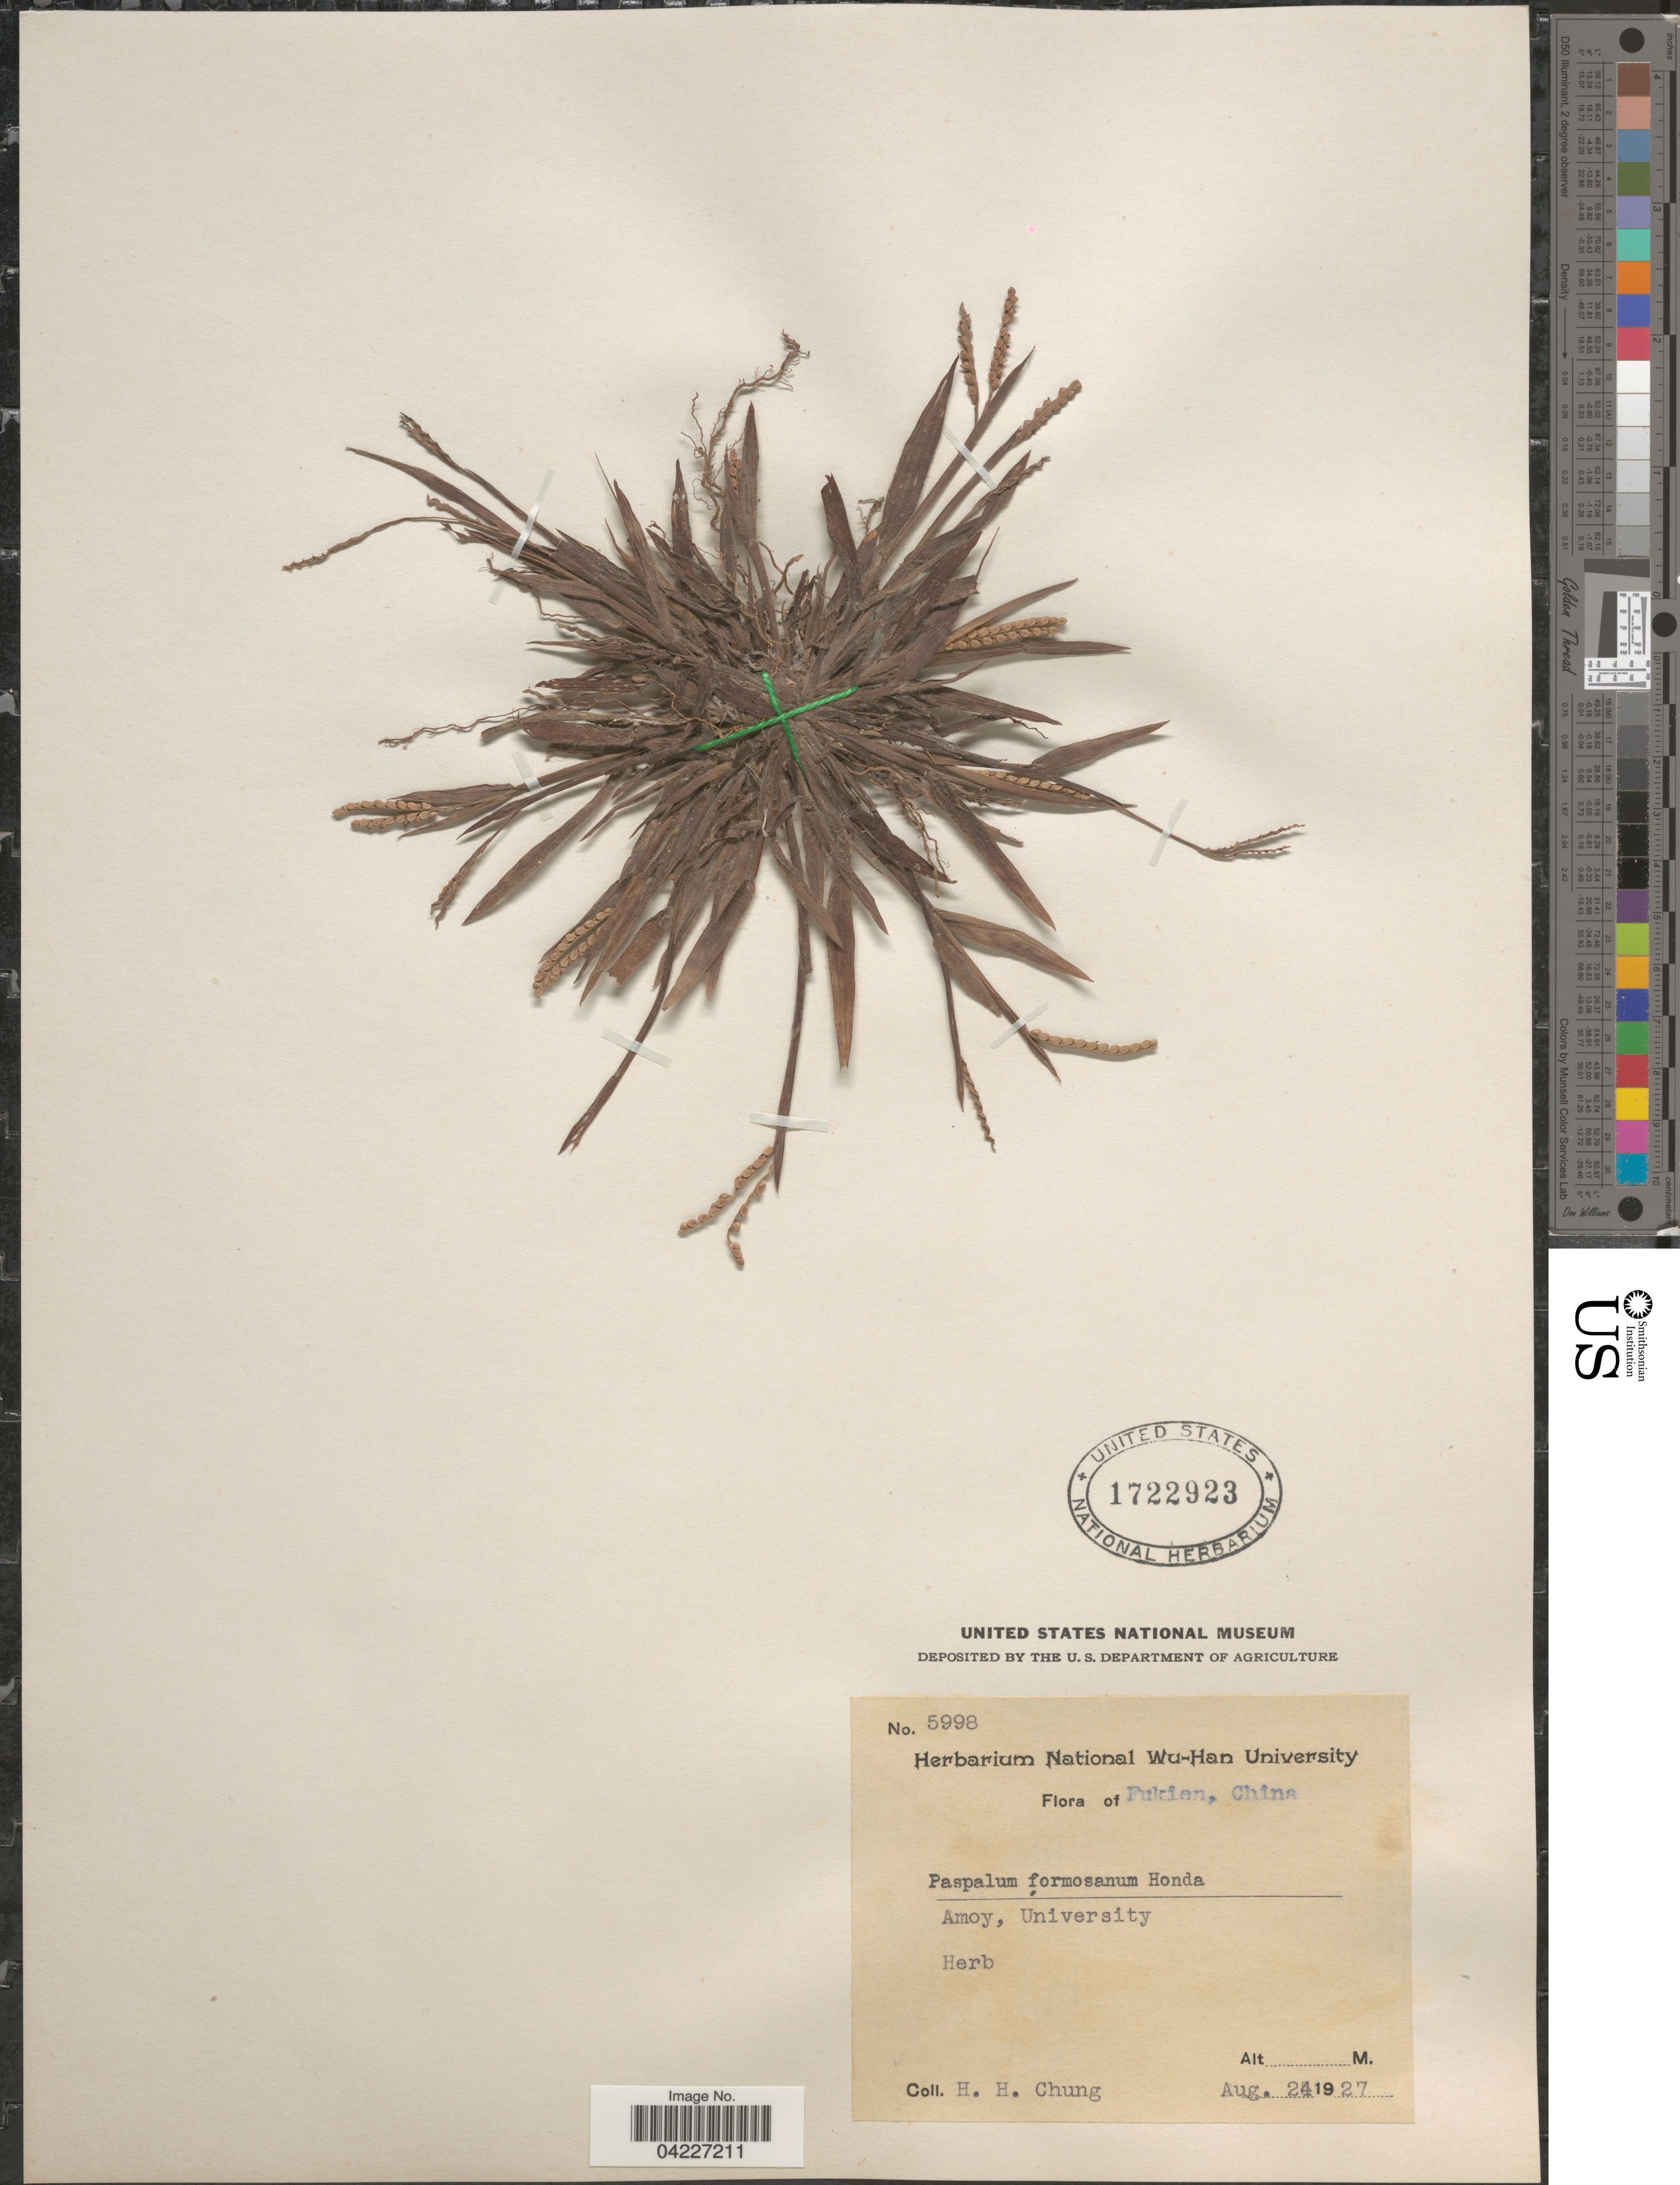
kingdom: Plantae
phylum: Tracheophyta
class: Liliopsida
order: Poales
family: Poaceae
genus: Paspalum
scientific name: Paspalum hirsutum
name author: Retz.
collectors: H. Chung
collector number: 5998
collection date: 1927-08-24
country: China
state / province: Fujian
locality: Fukien. Amay, University.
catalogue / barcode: US 1722923